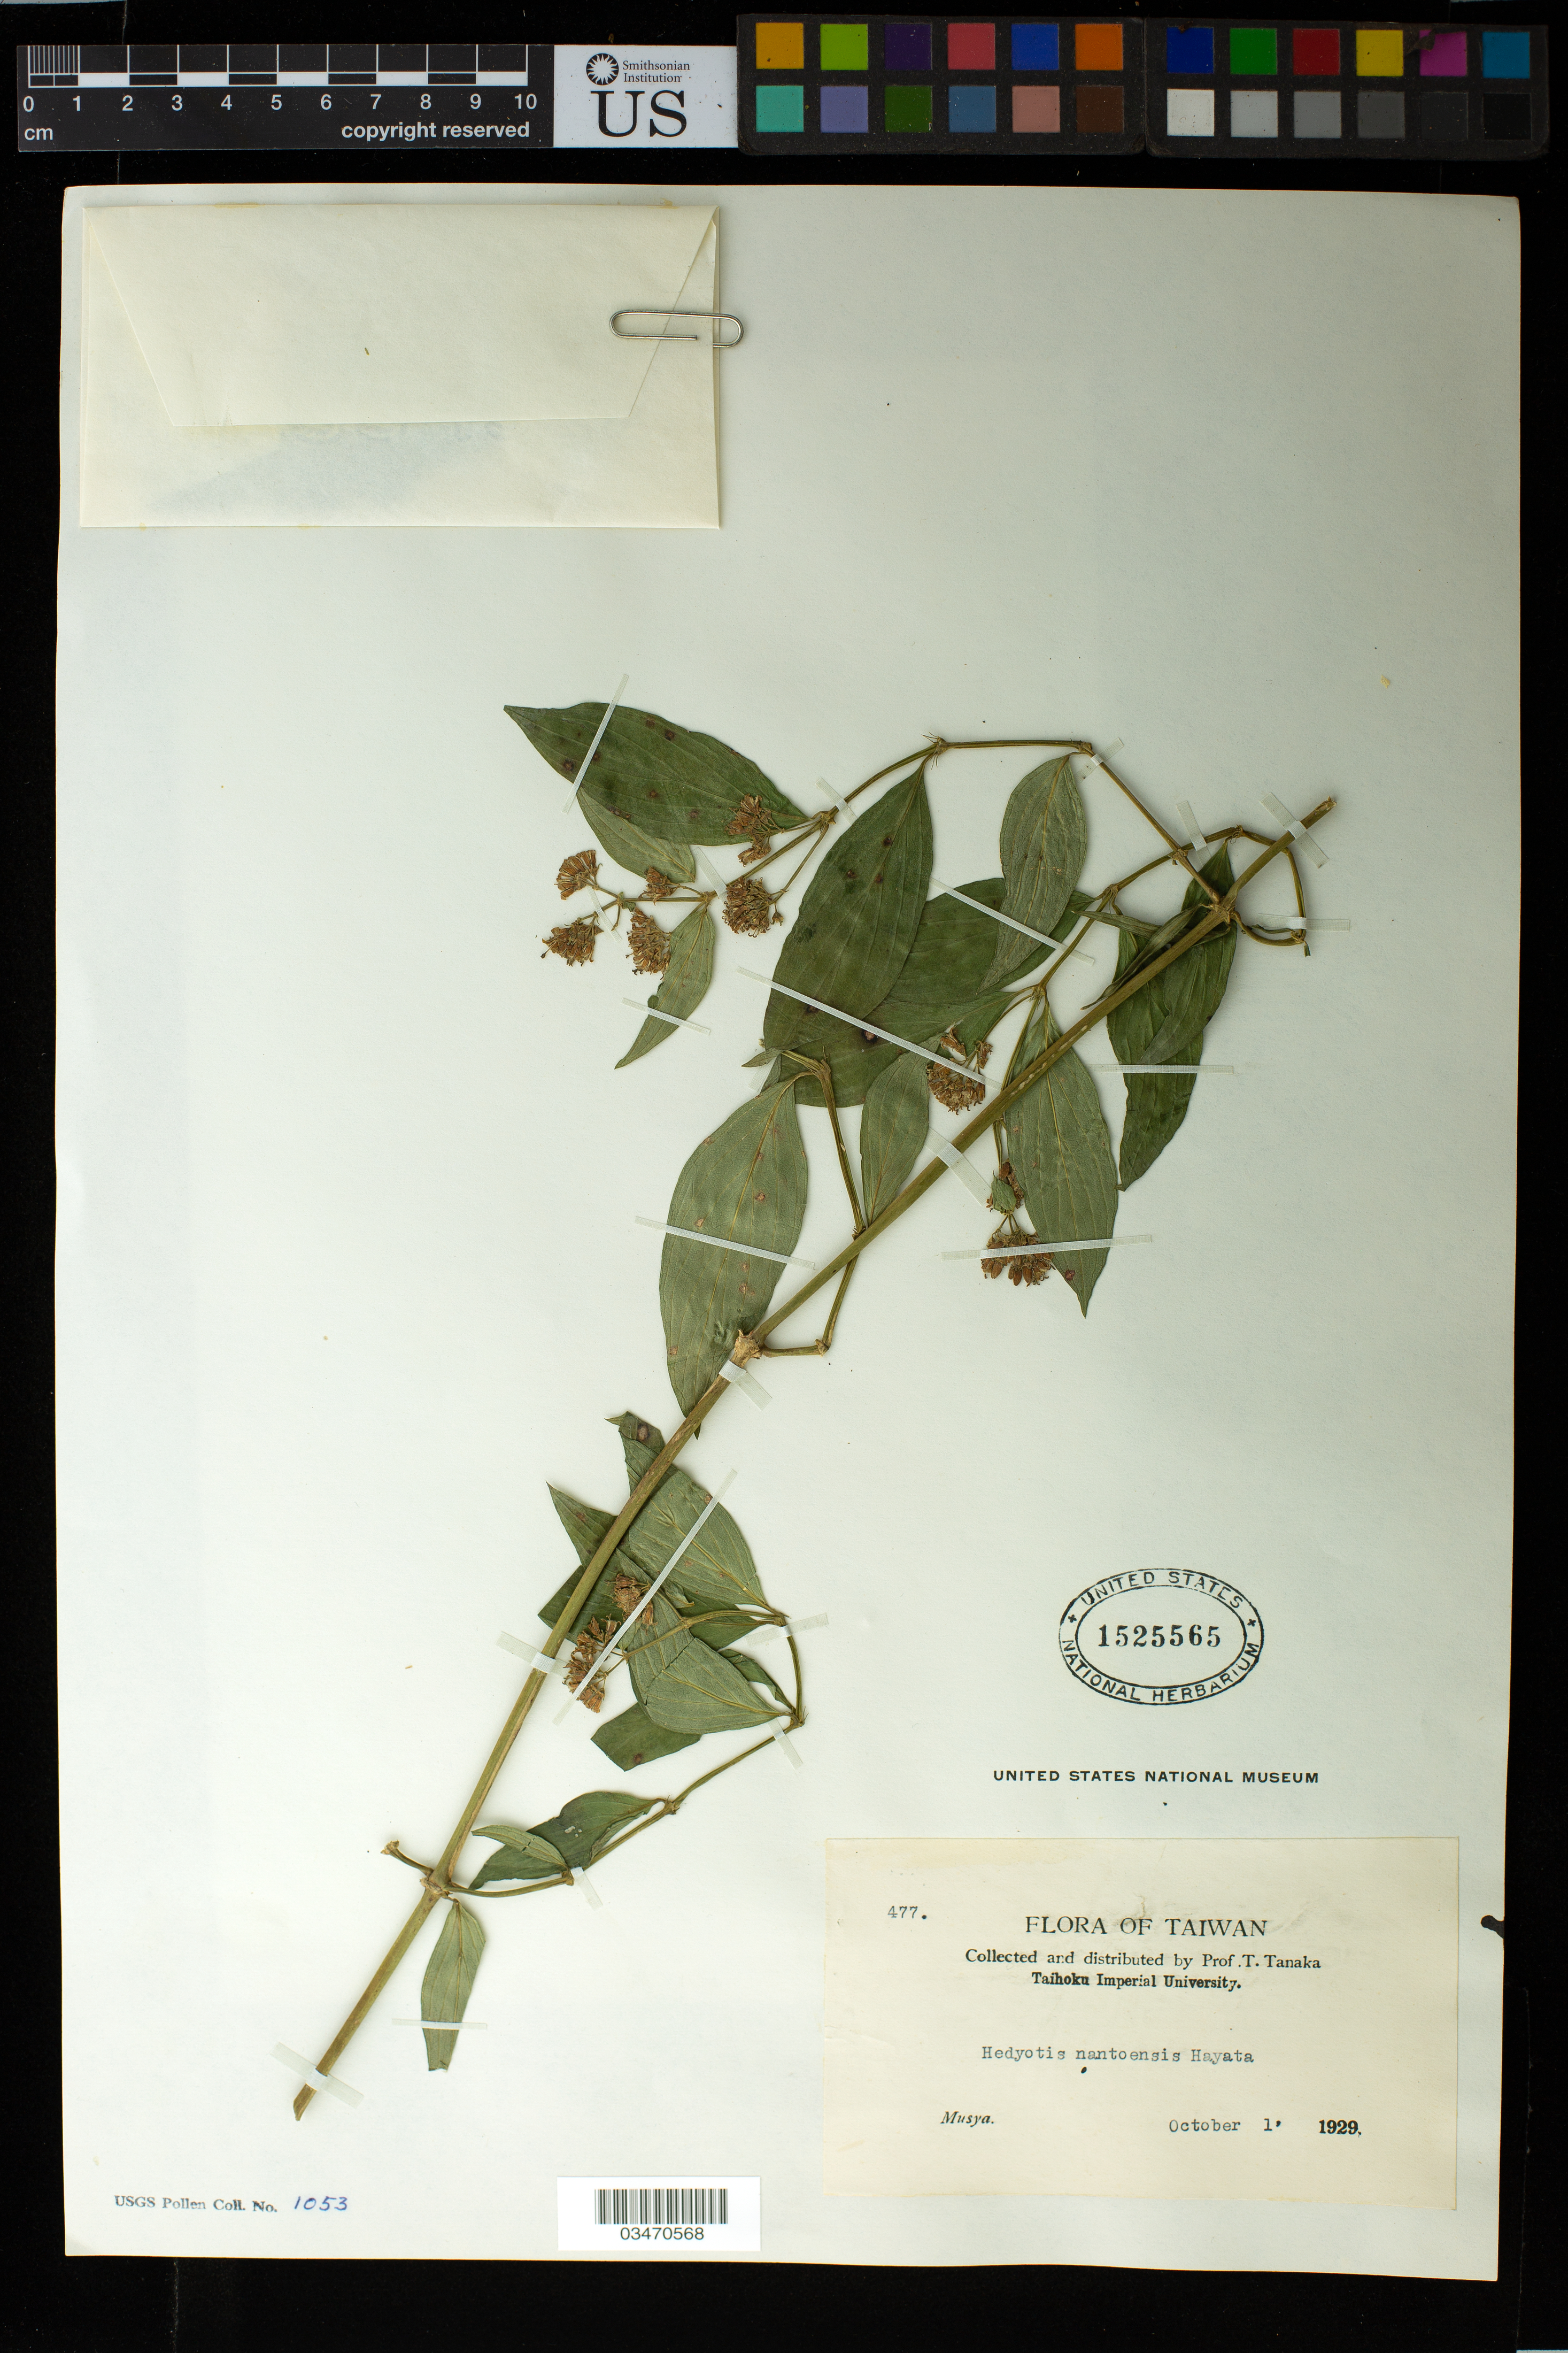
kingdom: Plantae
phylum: Tracheophyta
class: Magnoliopsida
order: Gentianales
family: Rubiaceae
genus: Hedyotis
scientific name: Hedyotis nantoensis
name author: Hayata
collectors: T. Tanaka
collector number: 477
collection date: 1929-10-01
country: Taiwan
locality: Musya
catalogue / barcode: US 1525565